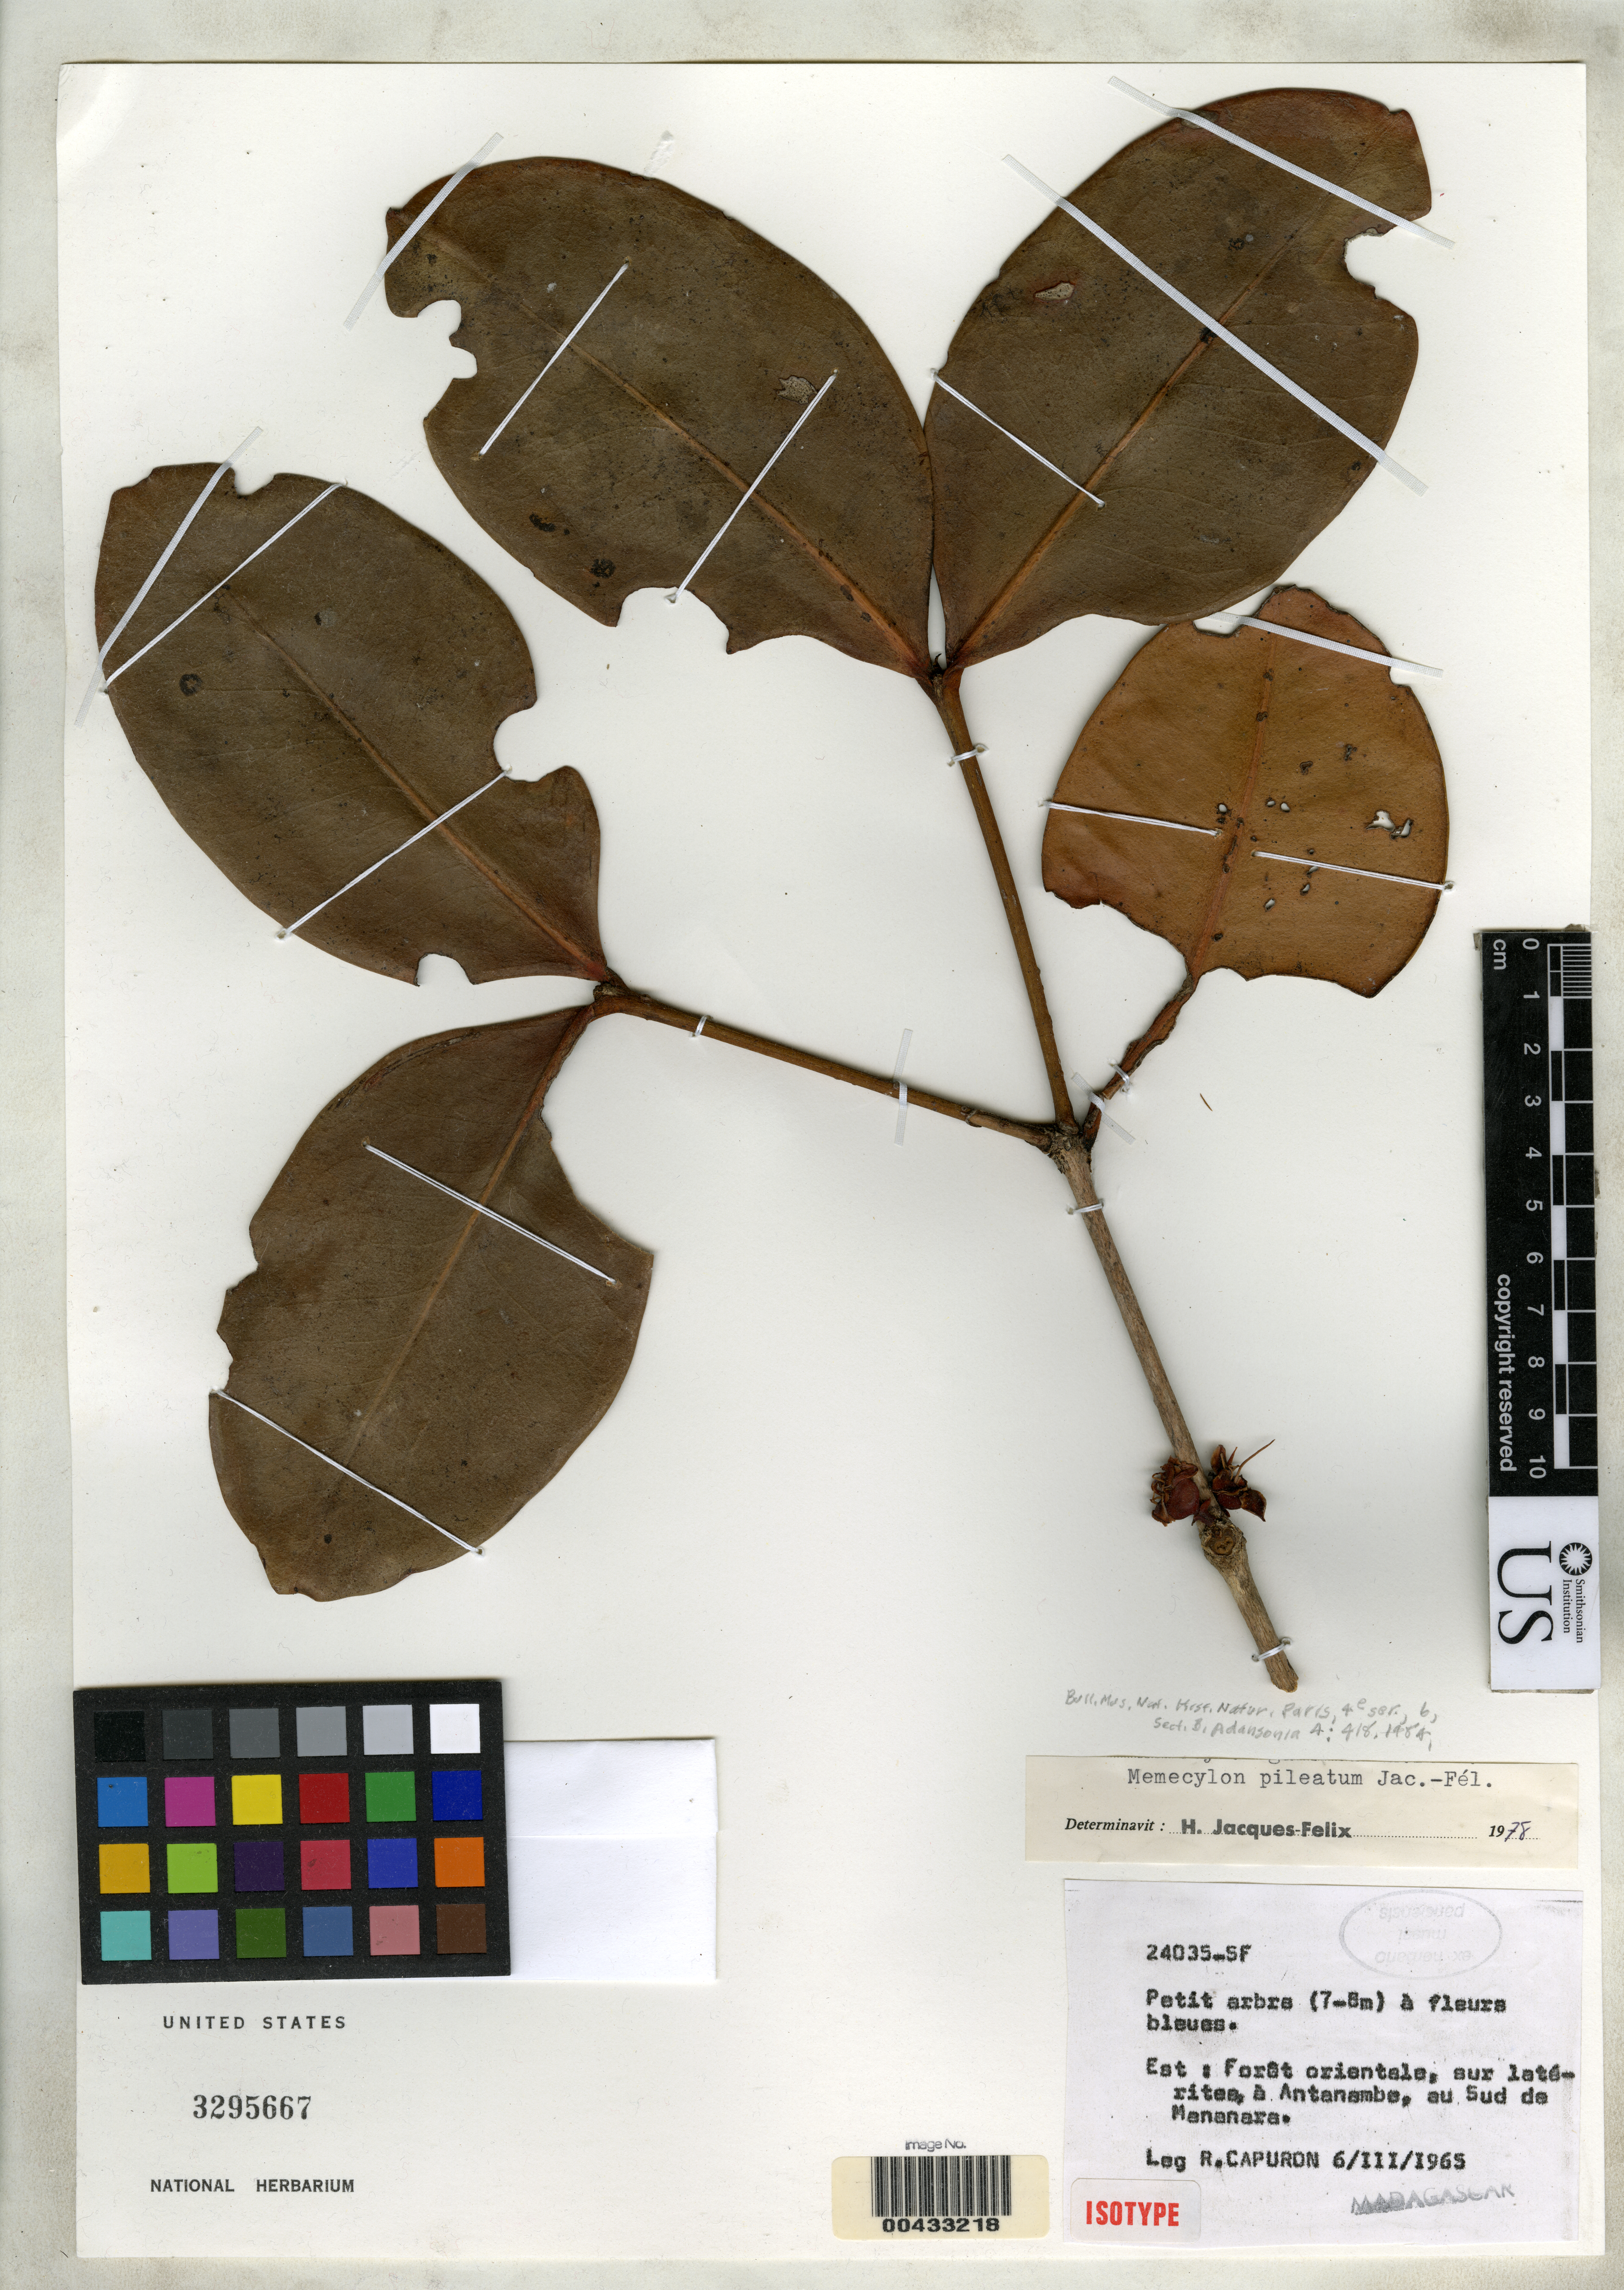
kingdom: Plantae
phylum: Tracheophyta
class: Magnoliopsida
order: Myrtales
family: Melastomataceae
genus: Memecylon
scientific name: Memecylon pileatum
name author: Jacq.-Fél.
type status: Isotype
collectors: R. P. Capuron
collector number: SF 24035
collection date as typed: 06 Mar 1965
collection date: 1965-03-06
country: Madagascar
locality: Foret sur laterite a Antanambe, sud de Mananara.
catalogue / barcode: US 3295667